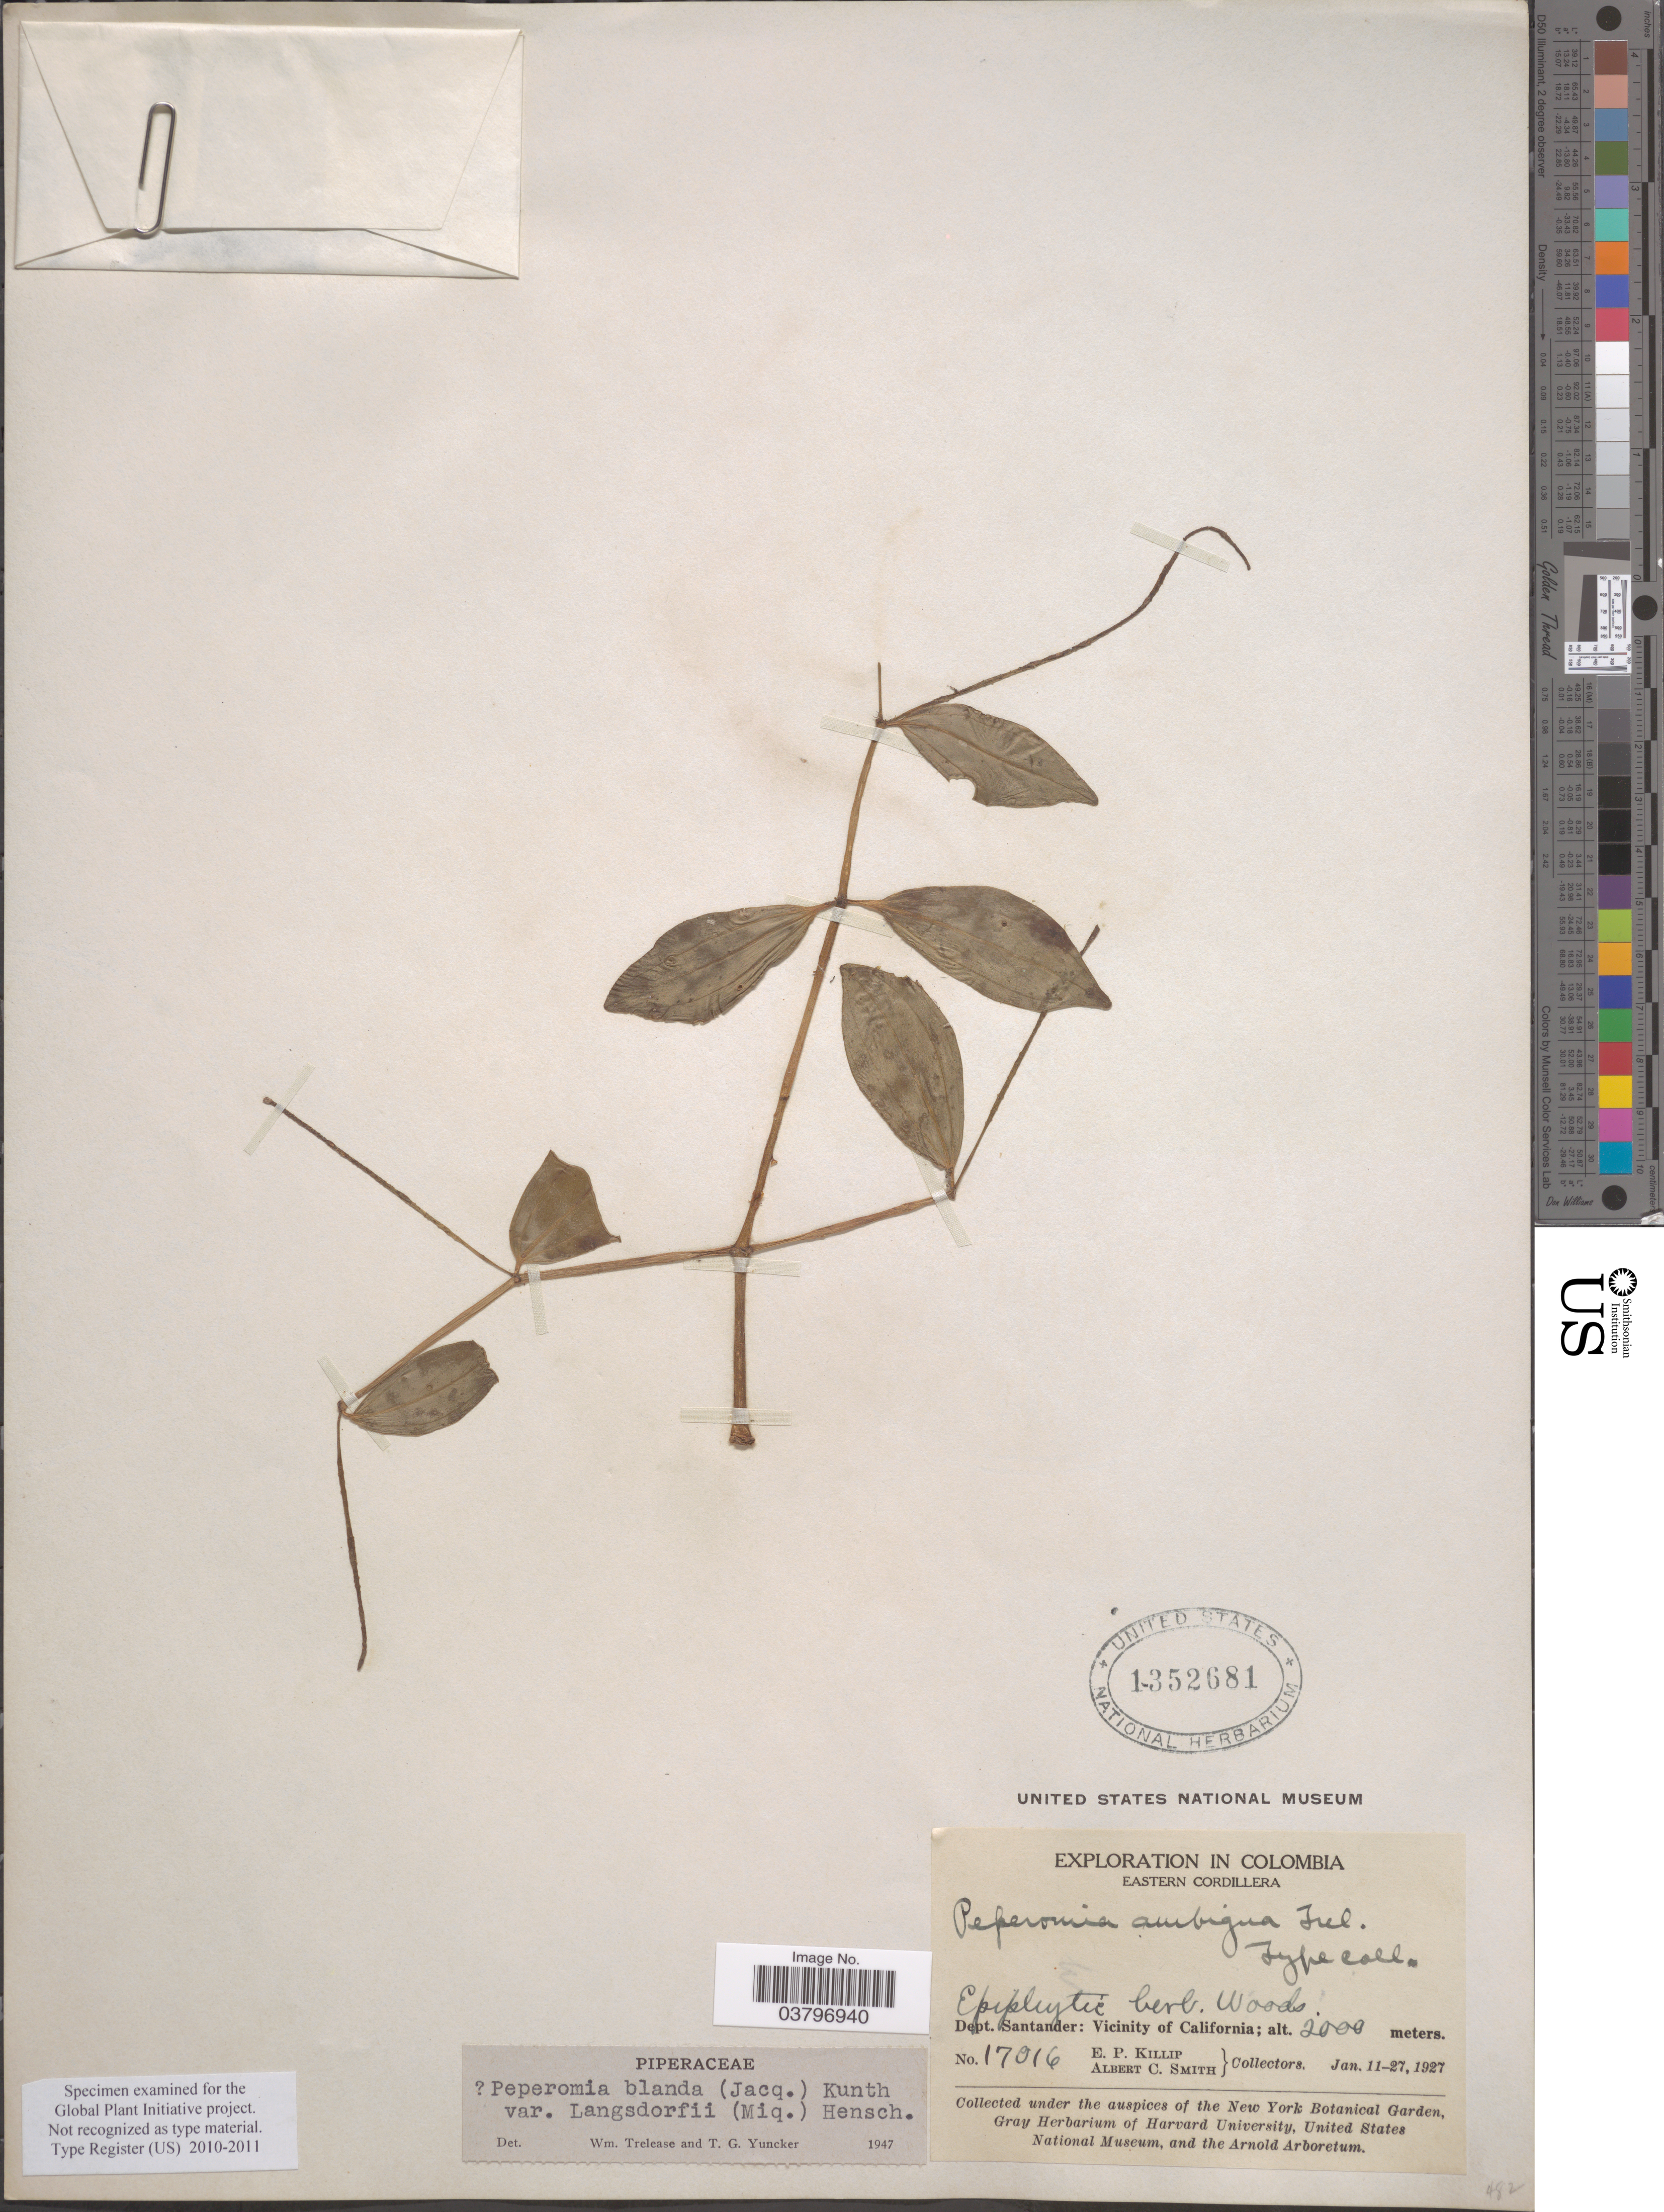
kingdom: Plantae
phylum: Tracheophyta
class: Magnoliopsida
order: Piperales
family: Piperaceae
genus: Peperomia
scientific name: Peperomia blanda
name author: (Jacq.) Kunth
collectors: E. P. Killip & A. C. Smith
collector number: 17016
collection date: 1927-01-11/1927-01-27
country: Colombia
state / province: Santander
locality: Eastern Cordillera. Dept. Santander: Vicinity of California.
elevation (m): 2000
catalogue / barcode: US 1352681